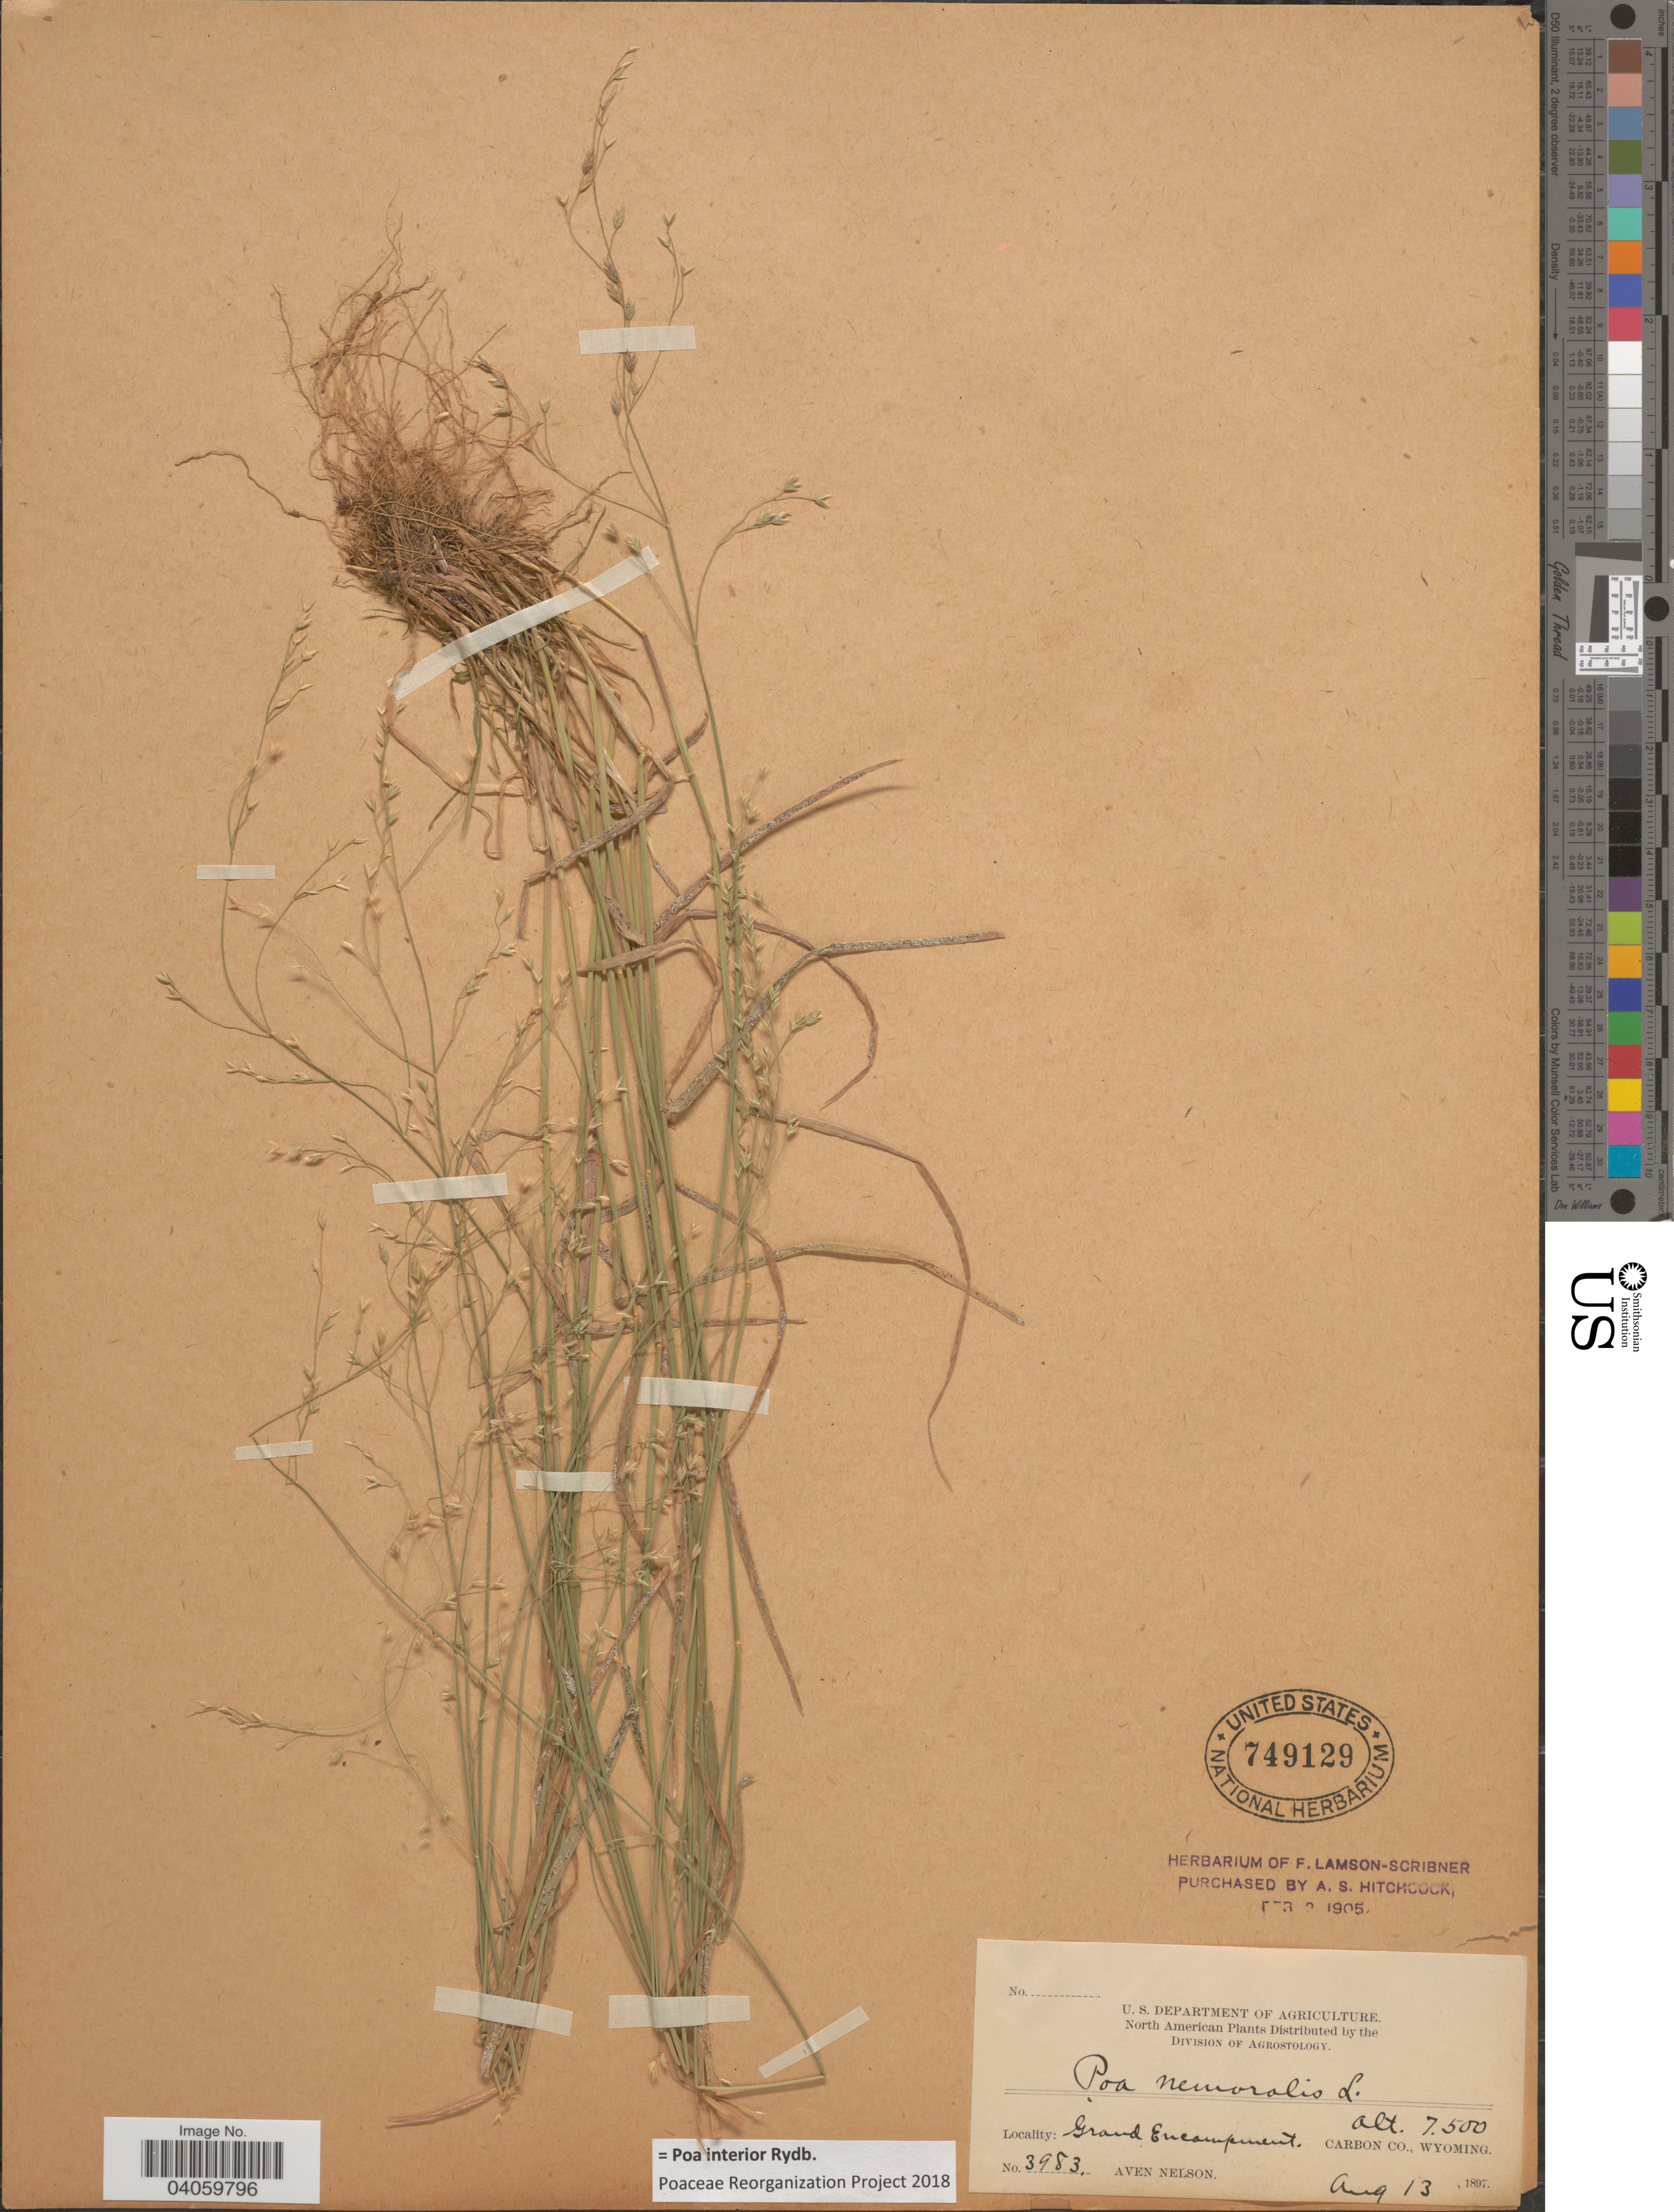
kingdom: Plantae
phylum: Tracheophyta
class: Liliopsida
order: Poales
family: Poaceae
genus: Poa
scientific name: Poa interior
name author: Rydb.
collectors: A. Nelson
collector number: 3983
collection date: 1897-08-13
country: United States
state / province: Wyoming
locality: Grand Encampment. Carbon Co.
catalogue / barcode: US 749129